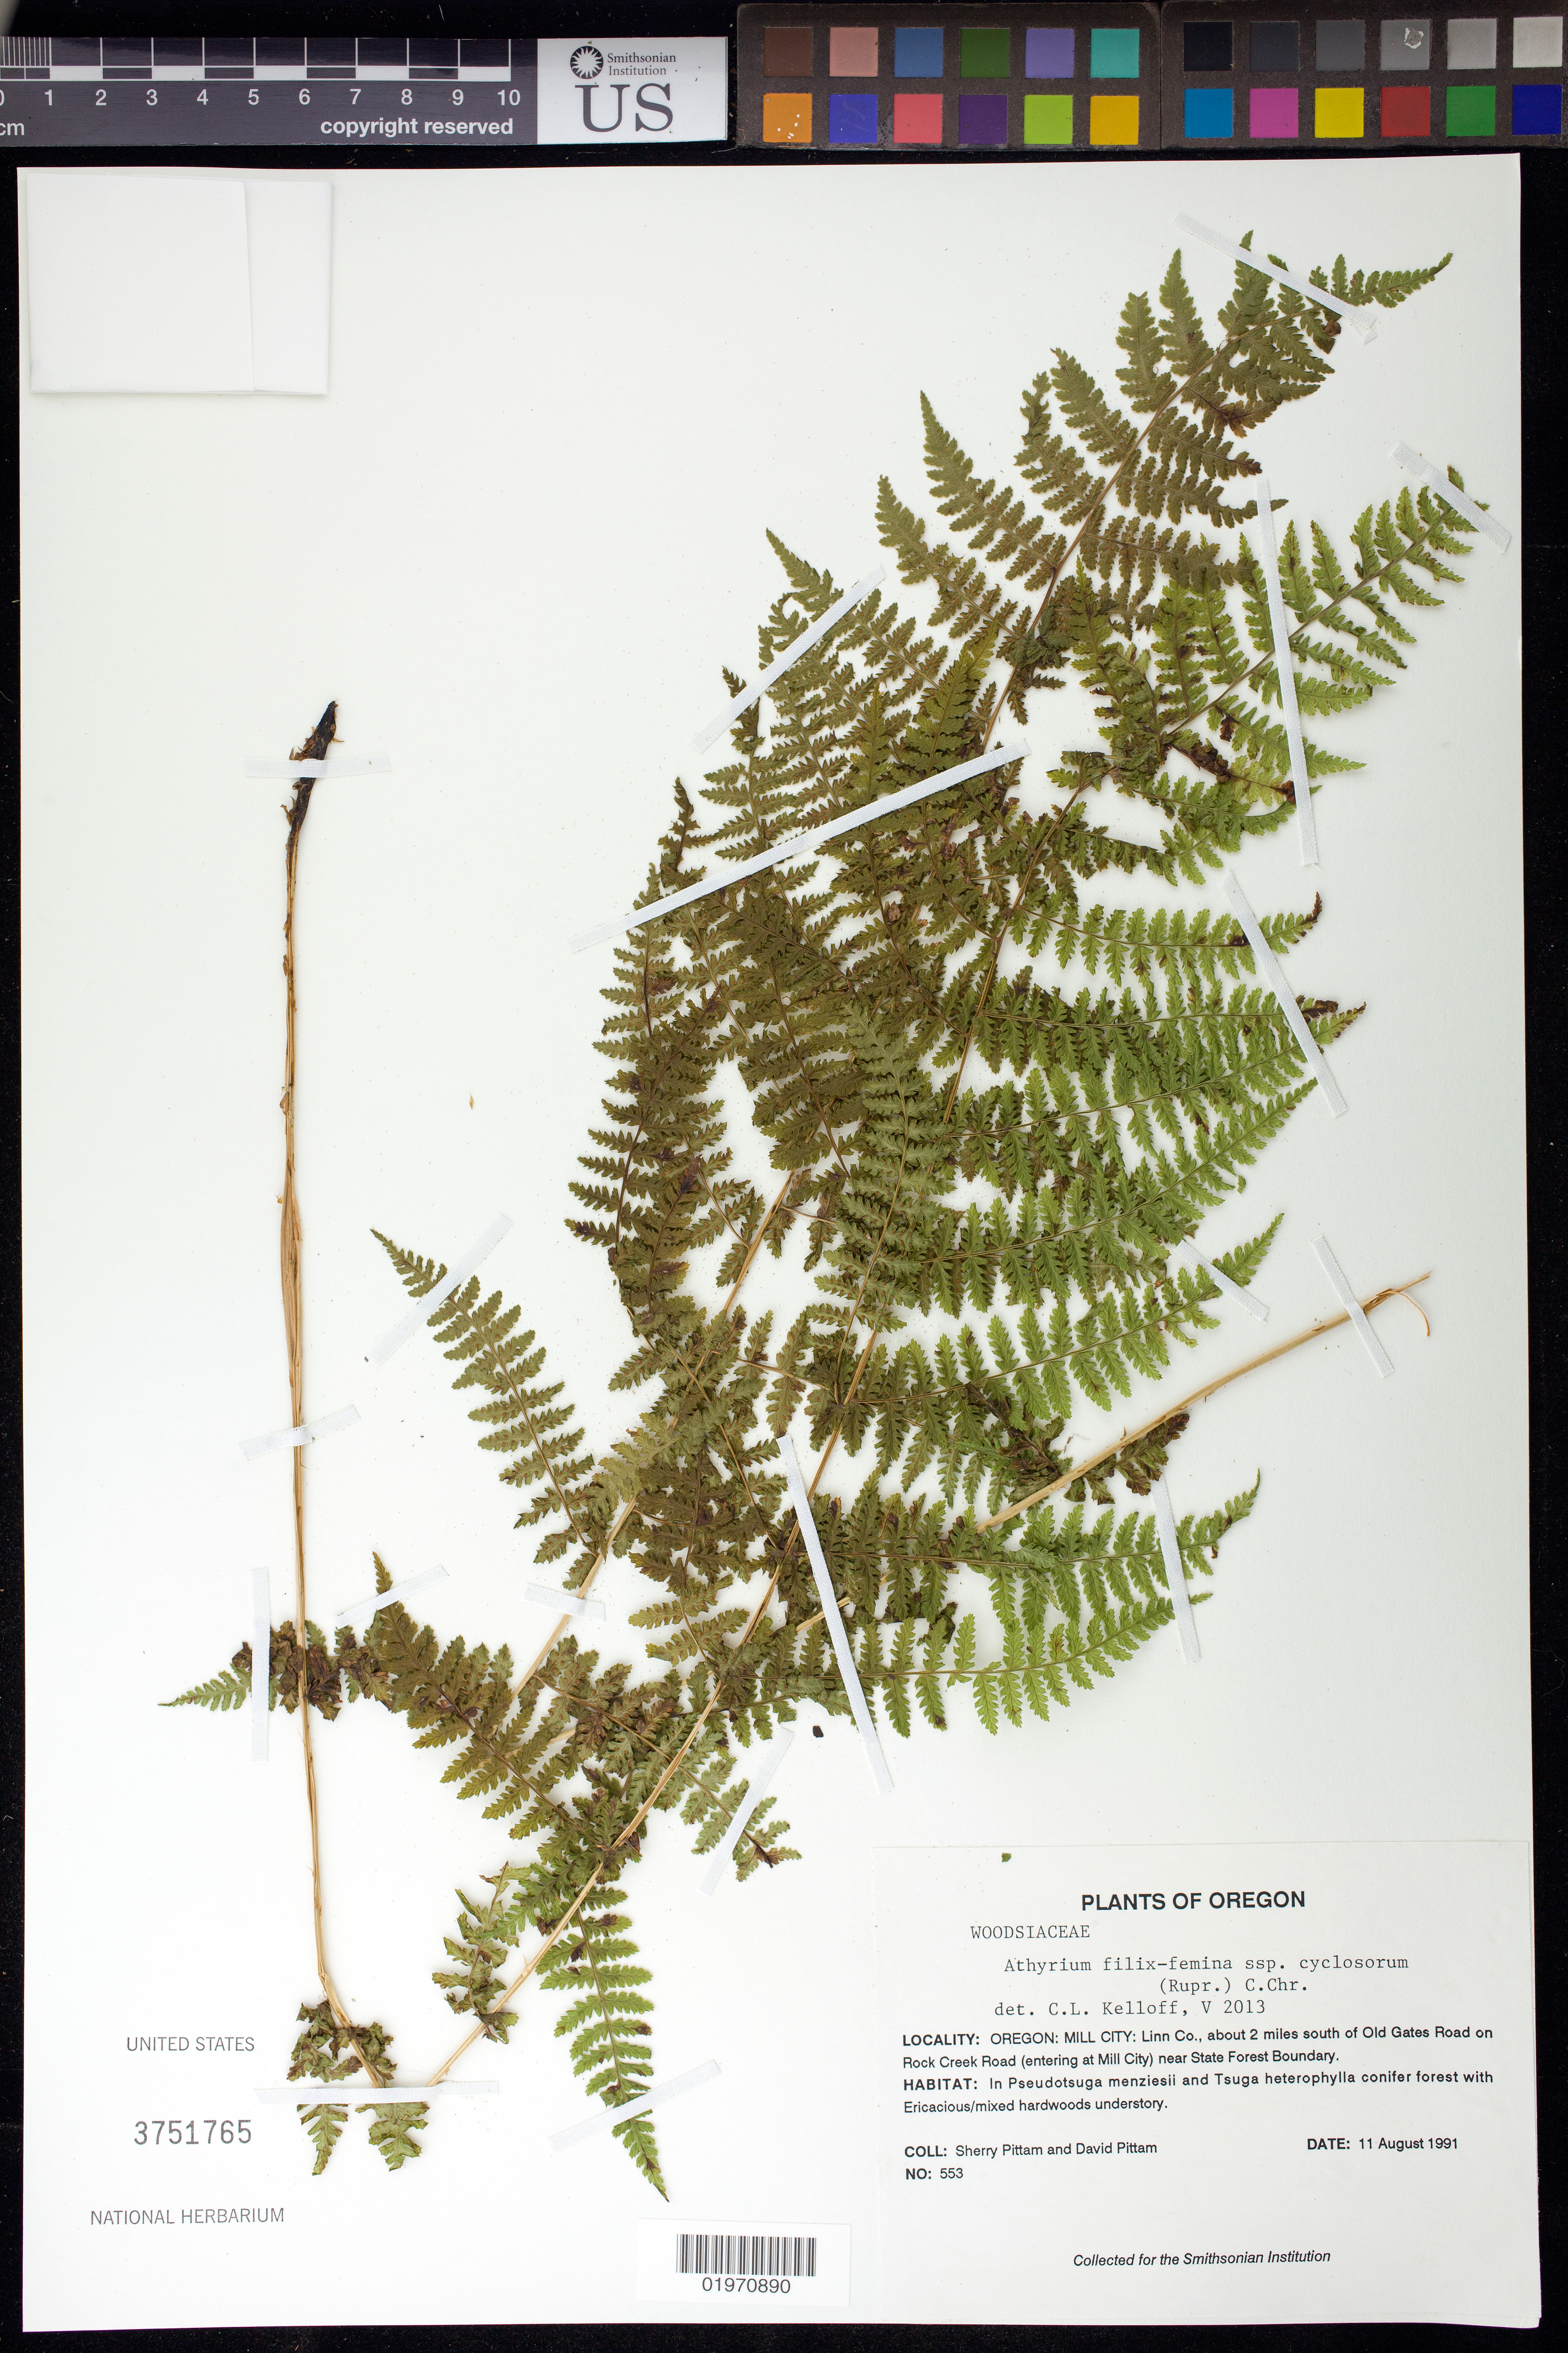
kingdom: Plantae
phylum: Tracheophyta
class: Polypodiopsida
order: Polypodiales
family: Athyriaceae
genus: Athyrium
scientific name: Athyrium filix-femina var. cyclosorum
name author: Rupr.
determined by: Kelloff, C. L.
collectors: S. Pittam & D. Pittam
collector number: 553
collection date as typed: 11 Aug 1991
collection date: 1991-08-11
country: United States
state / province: Oregon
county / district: Linn Co.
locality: Acout 2 miles S of Old Gates Road on Rock Creek Road (entering at Mill City) near State Forest Boundary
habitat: In Pseudotsuga menziesii and Tsuga heterophylla conifer forest with Ericacious/mixed hardwoods understory.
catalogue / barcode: US 3751765